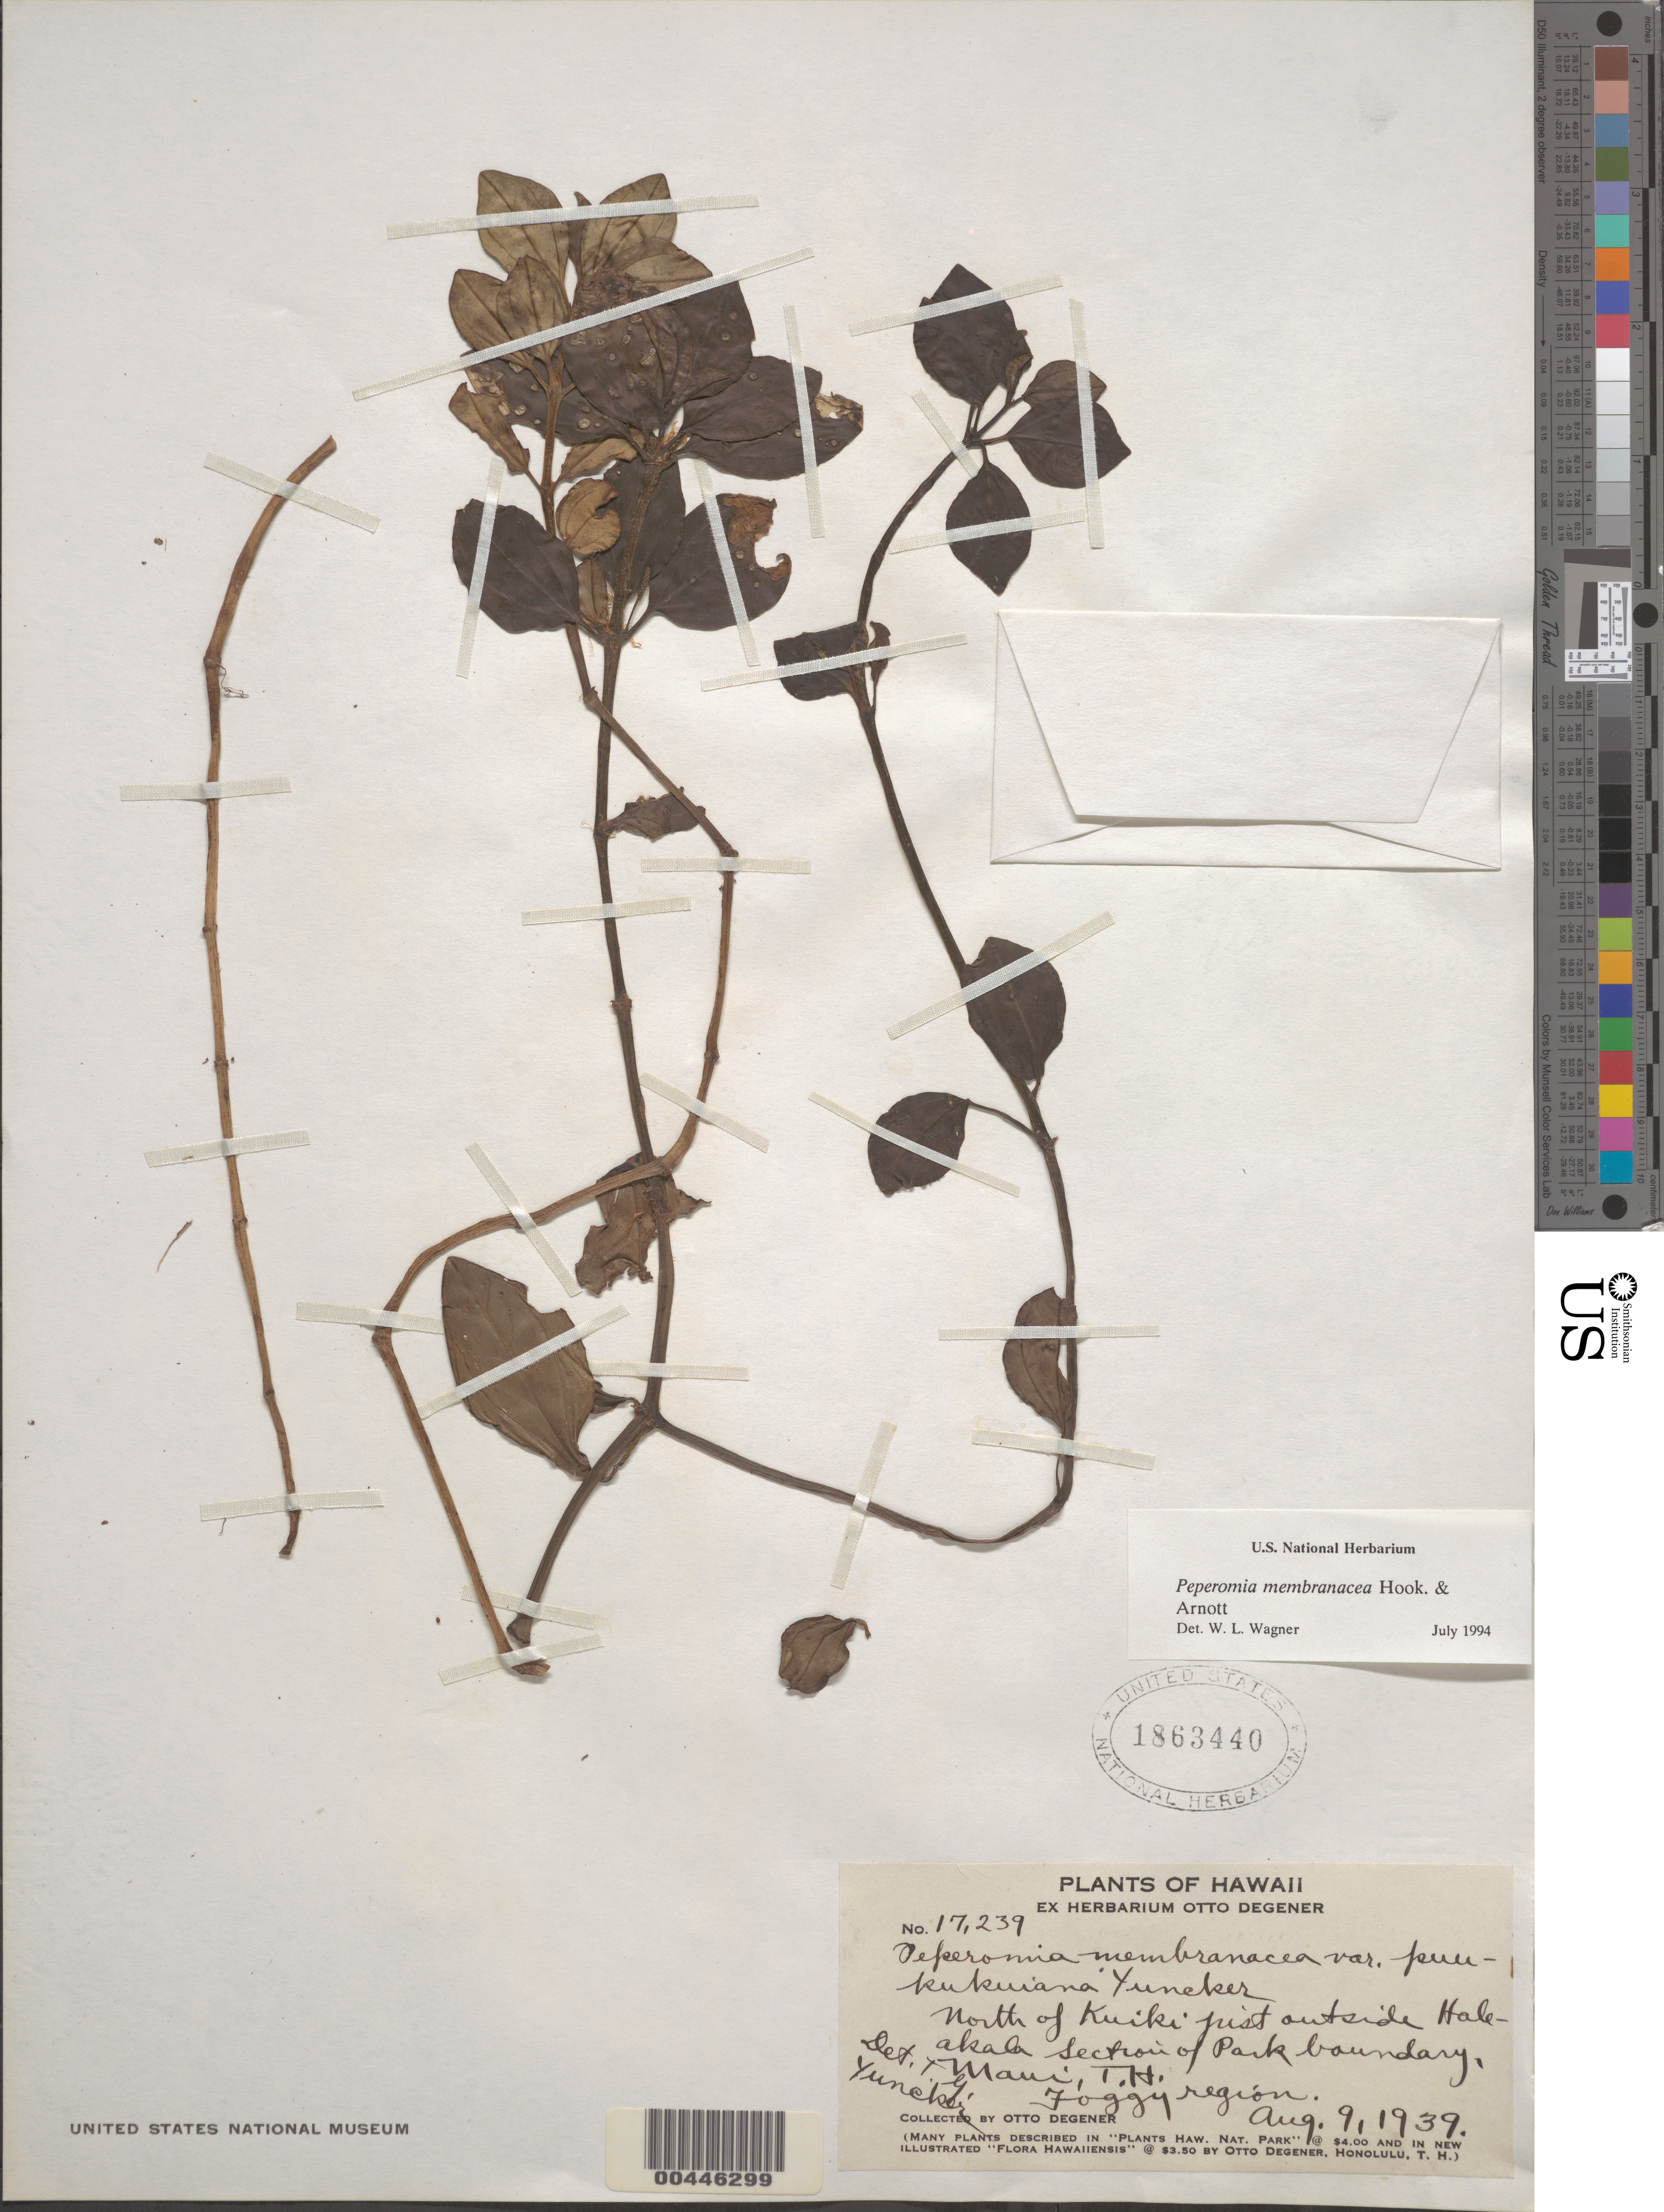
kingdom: Plantae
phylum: Tracheophyta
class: Magnoliopsida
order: Piperales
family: Piperaceae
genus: Peperomia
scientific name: Peperomia membranacea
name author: Hook. & Arn.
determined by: Wagner, W. L., (BOT), Smithsonian Institution - National Museum of Natural History (UNITED STATES)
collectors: O. Degener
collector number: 17239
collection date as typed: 9 Aug 1939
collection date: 1939-08-09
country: United States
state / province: Hawaii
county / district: Maui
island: Maui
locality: N of Kuiki just outside Haleakala section of park boundary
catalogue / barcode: US 1863440